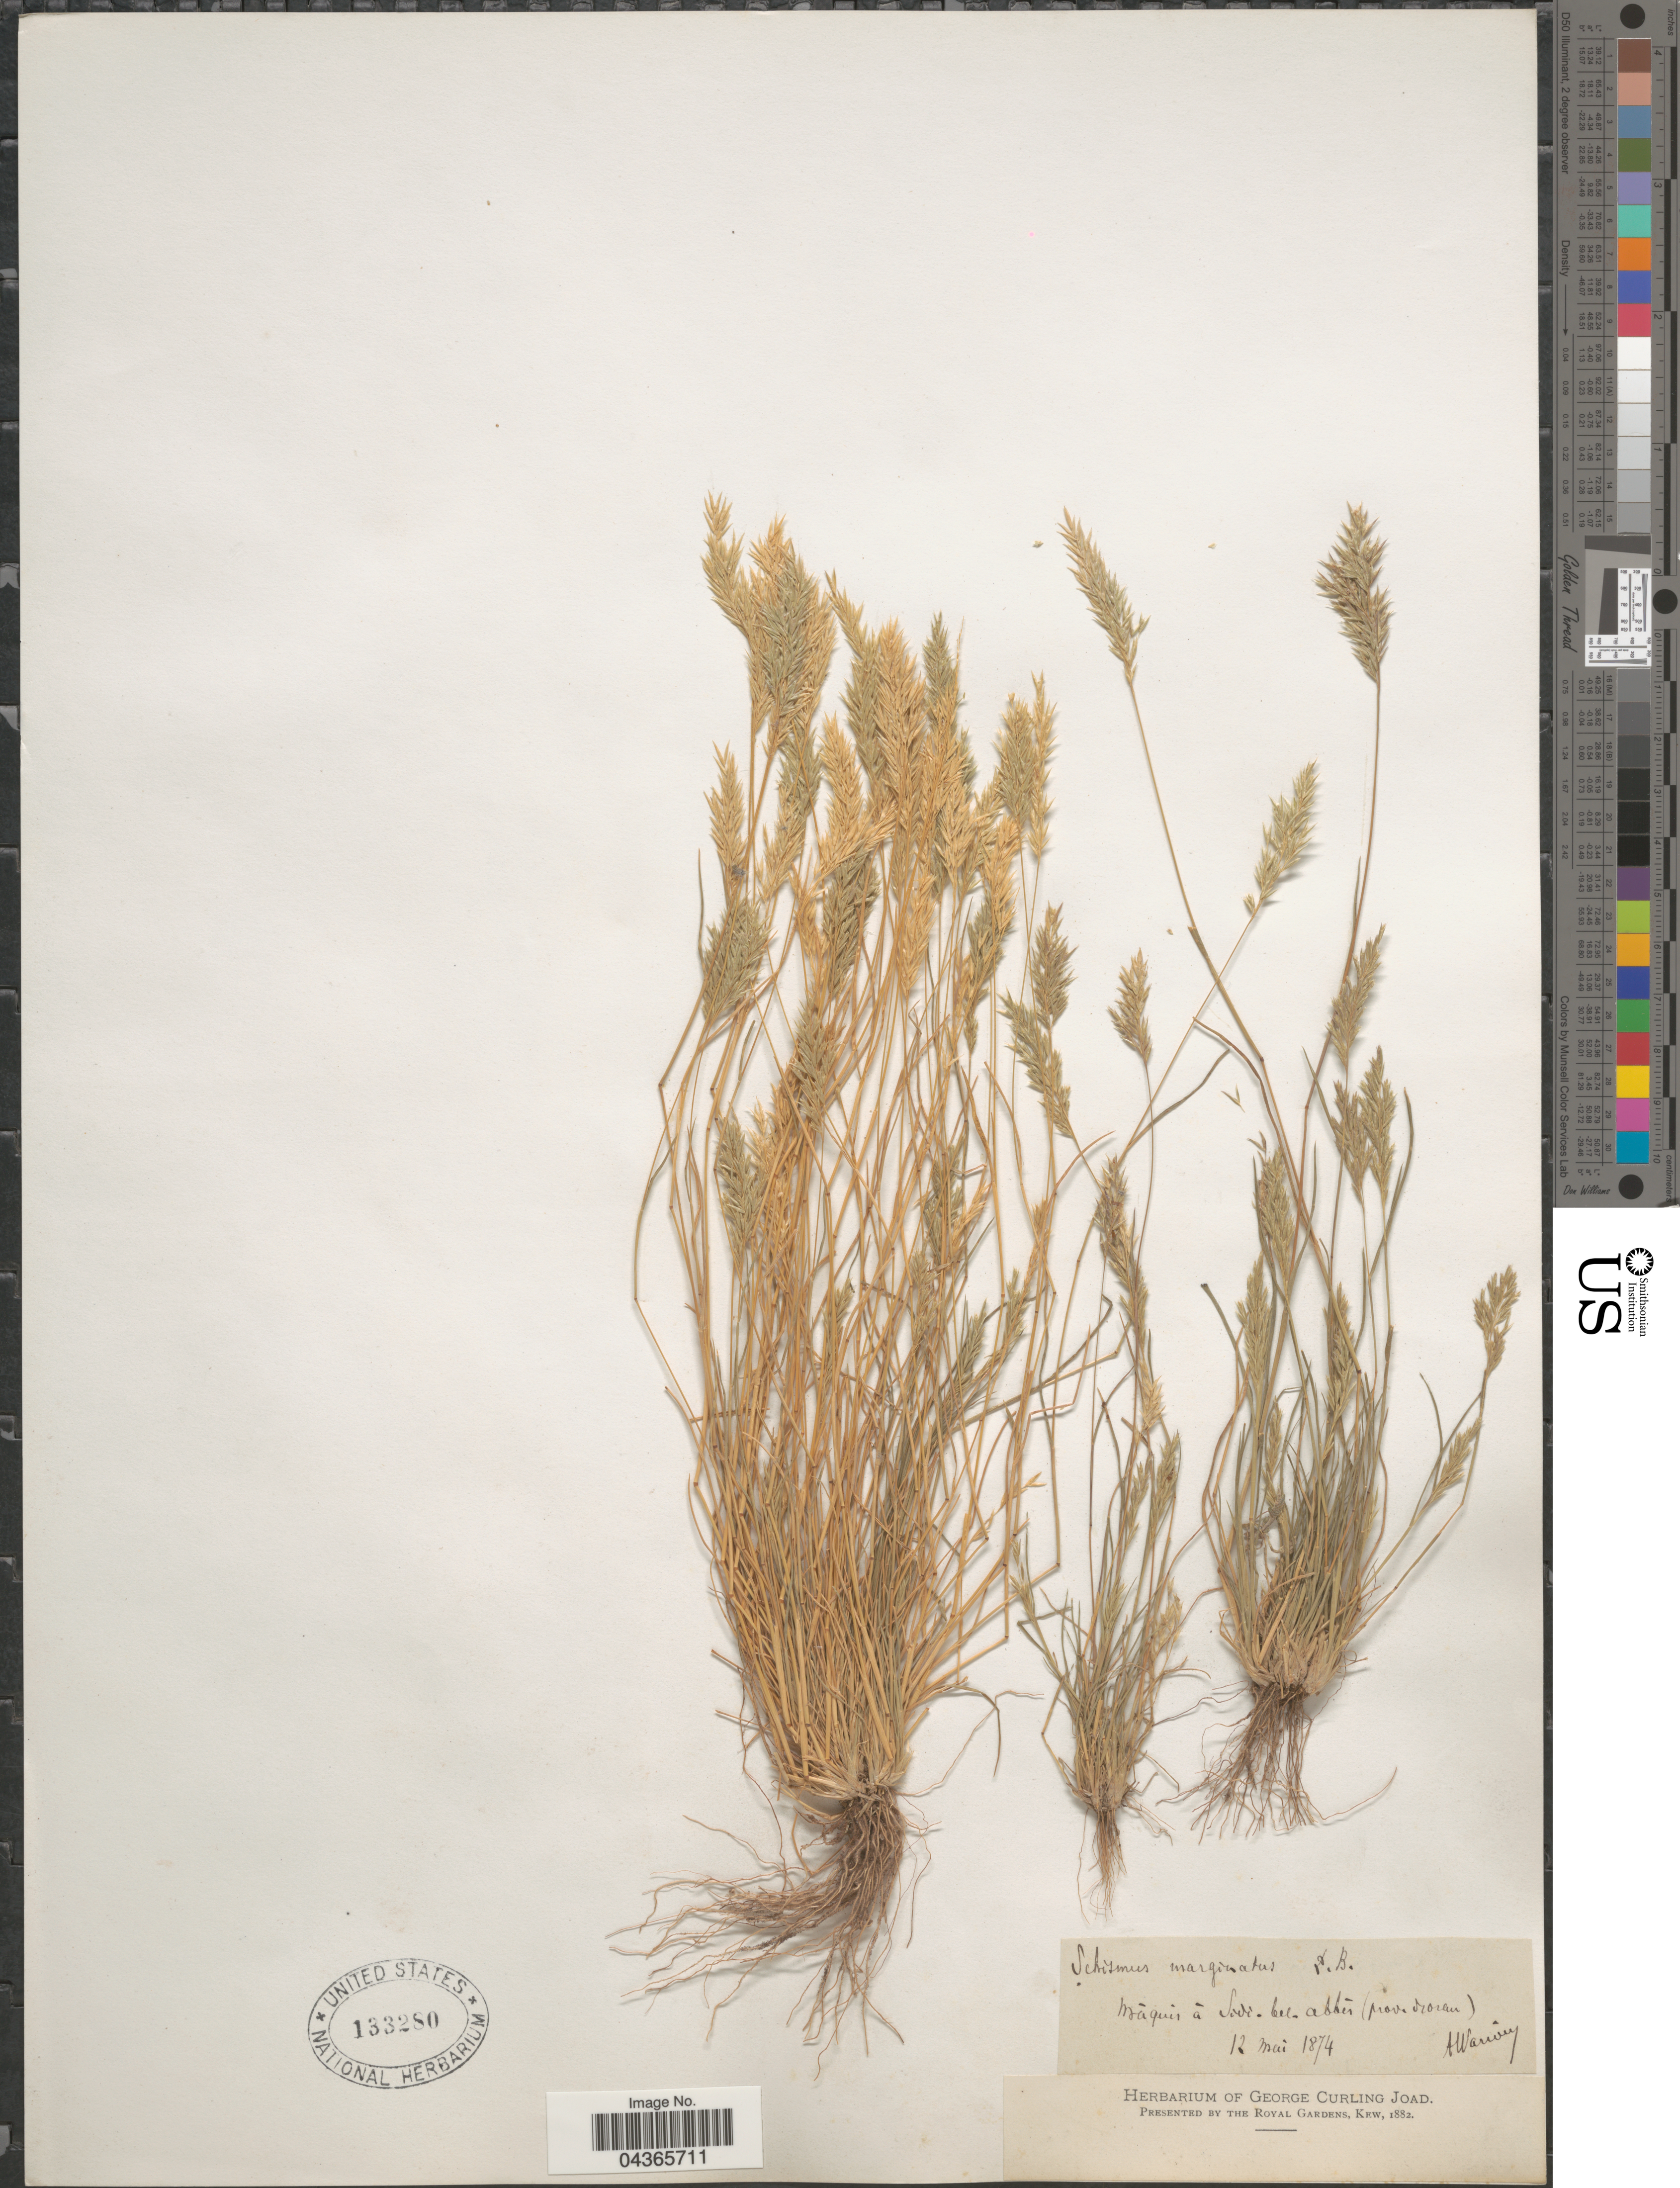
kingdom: Plantae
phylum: Tracheophyta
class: Liliopsida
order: Poales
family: Poaceae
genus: Schismus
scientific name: Schismus barbatus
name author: (L.) Thell.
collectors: A. Warion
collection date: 1874-05-12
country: Algeria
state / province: Oran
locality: Màquis à Sidi-bei-abbès.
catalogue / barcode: US 133280